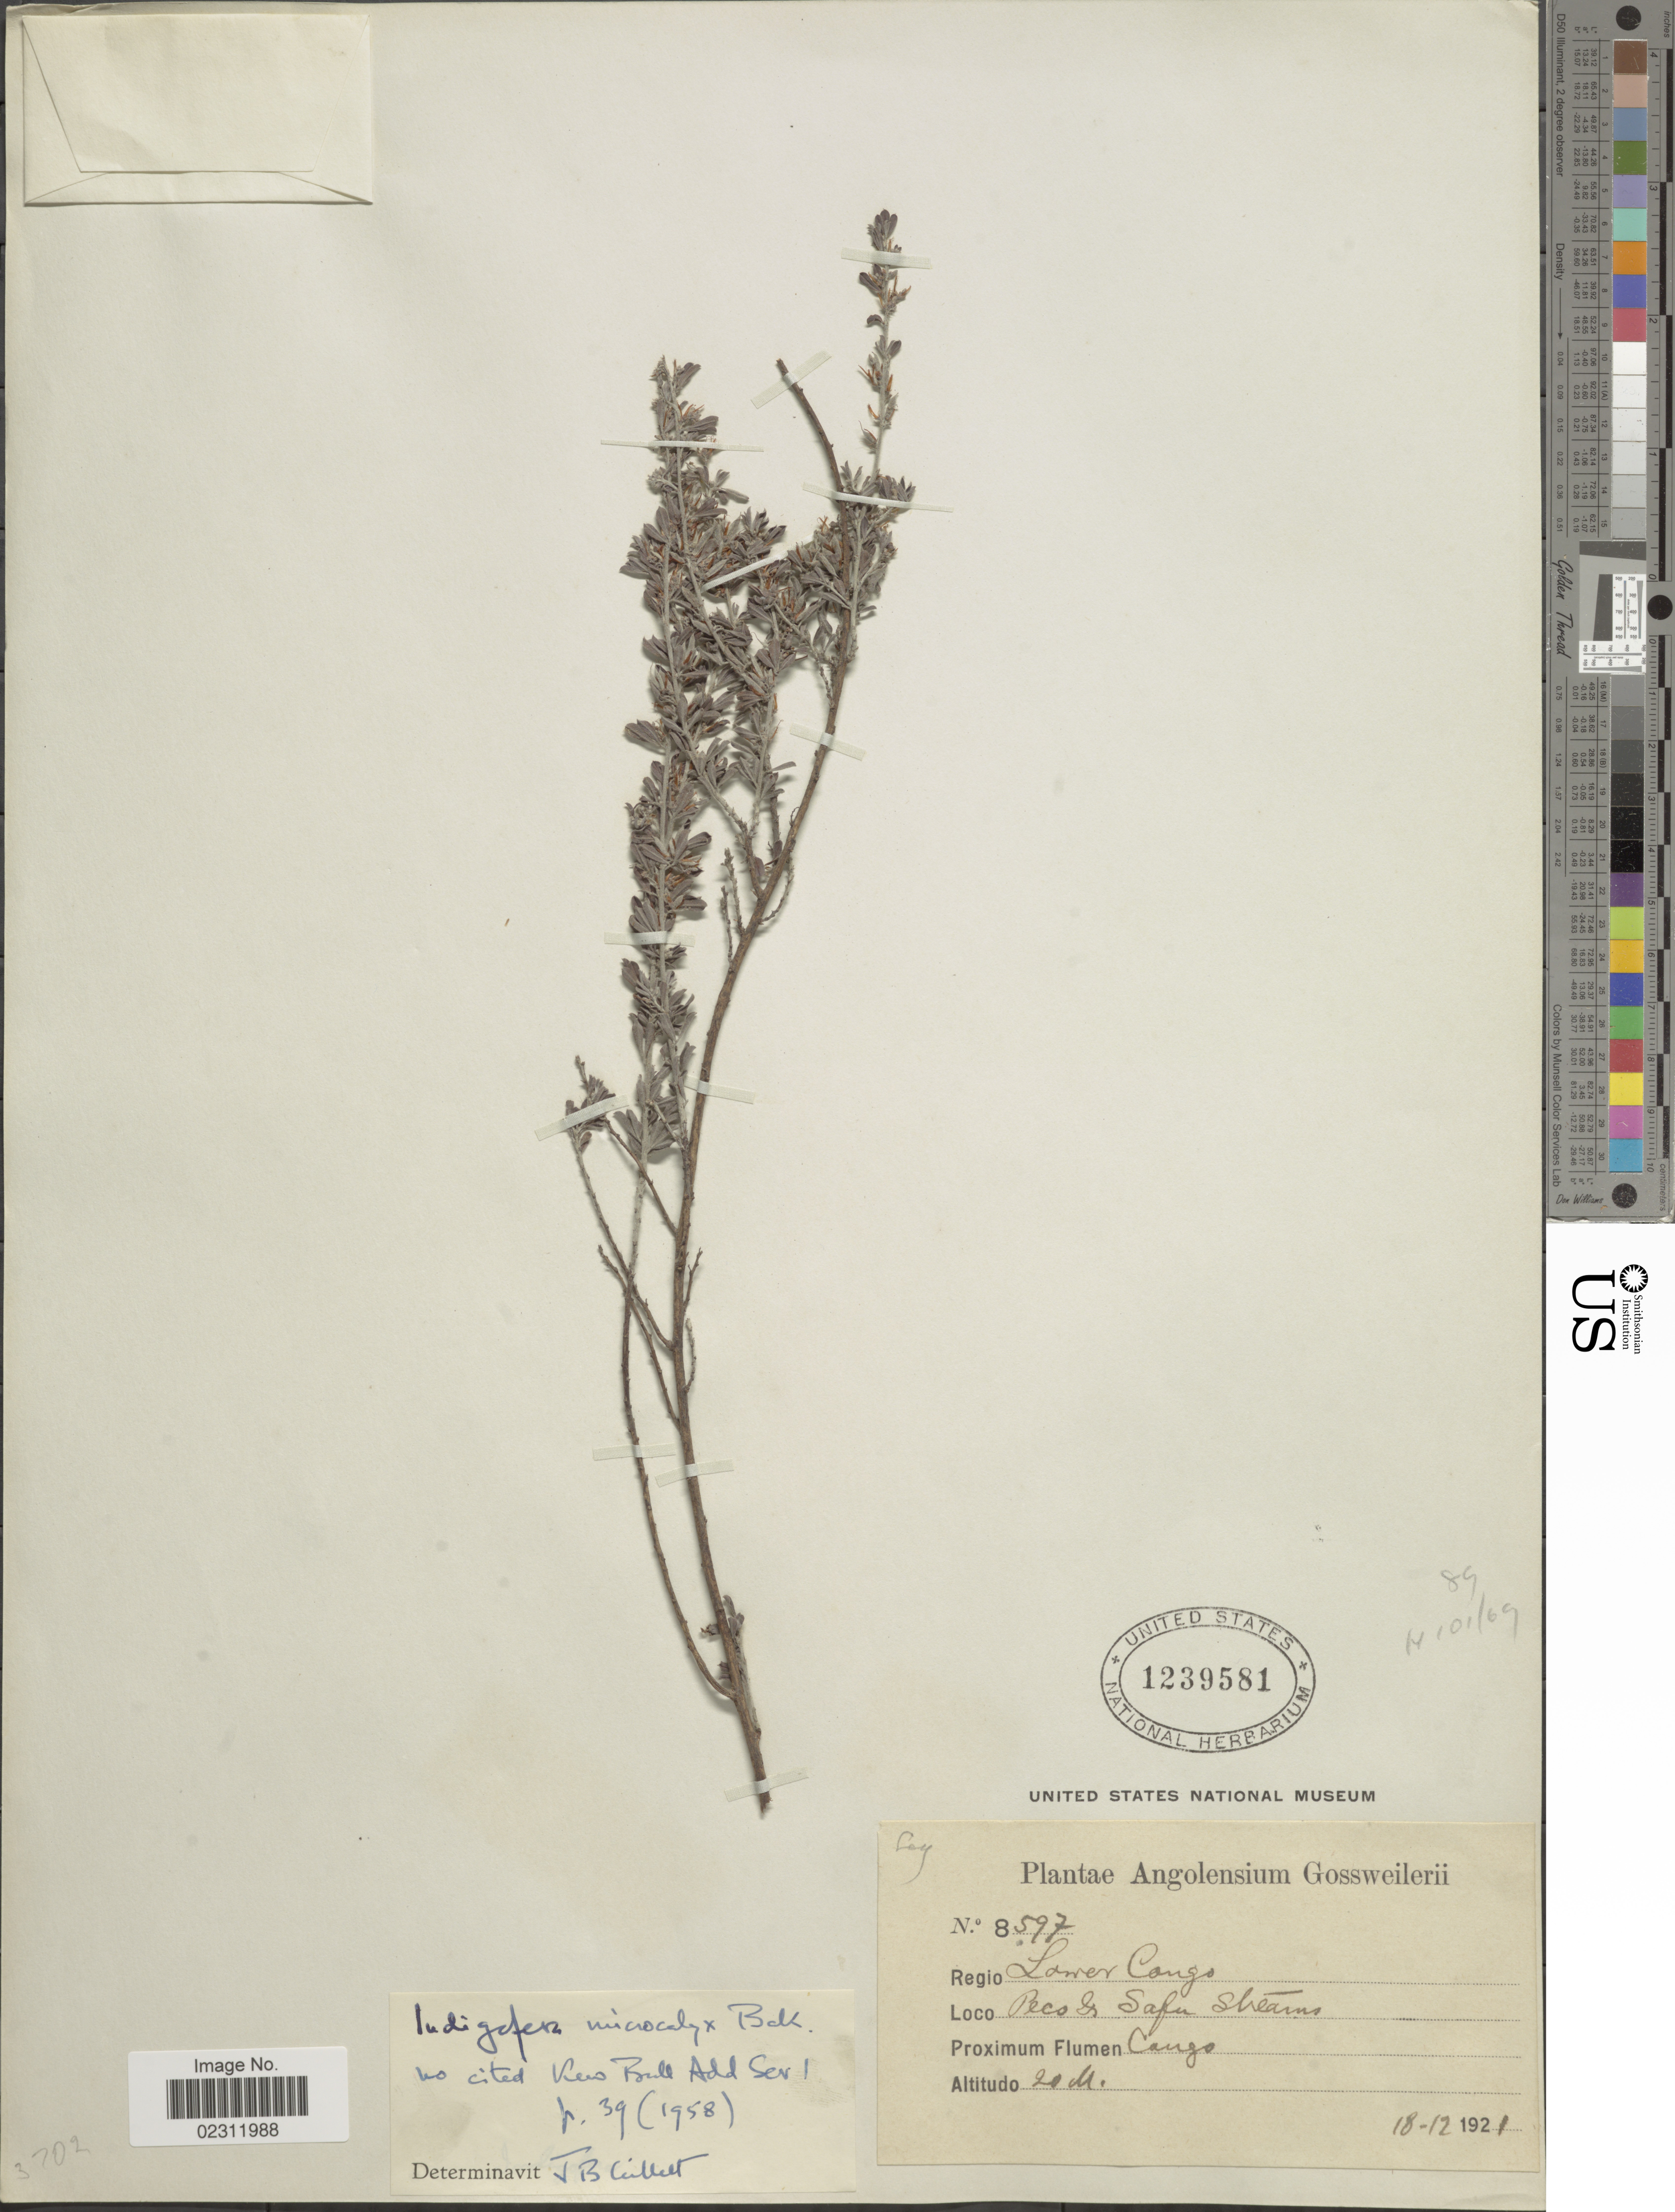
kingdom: Plantae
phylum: Tracheophyta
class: Magnoliopsida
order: Fabales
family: Fabaceae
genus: Indigofera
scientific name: Indigofera microcalyx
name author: Baker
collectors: -. Gossweiler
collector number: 8597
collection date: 1921-12-18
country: Angola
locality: Lower Congo, Peco & Safu Streams.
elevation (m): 20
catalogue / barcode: US 1239581